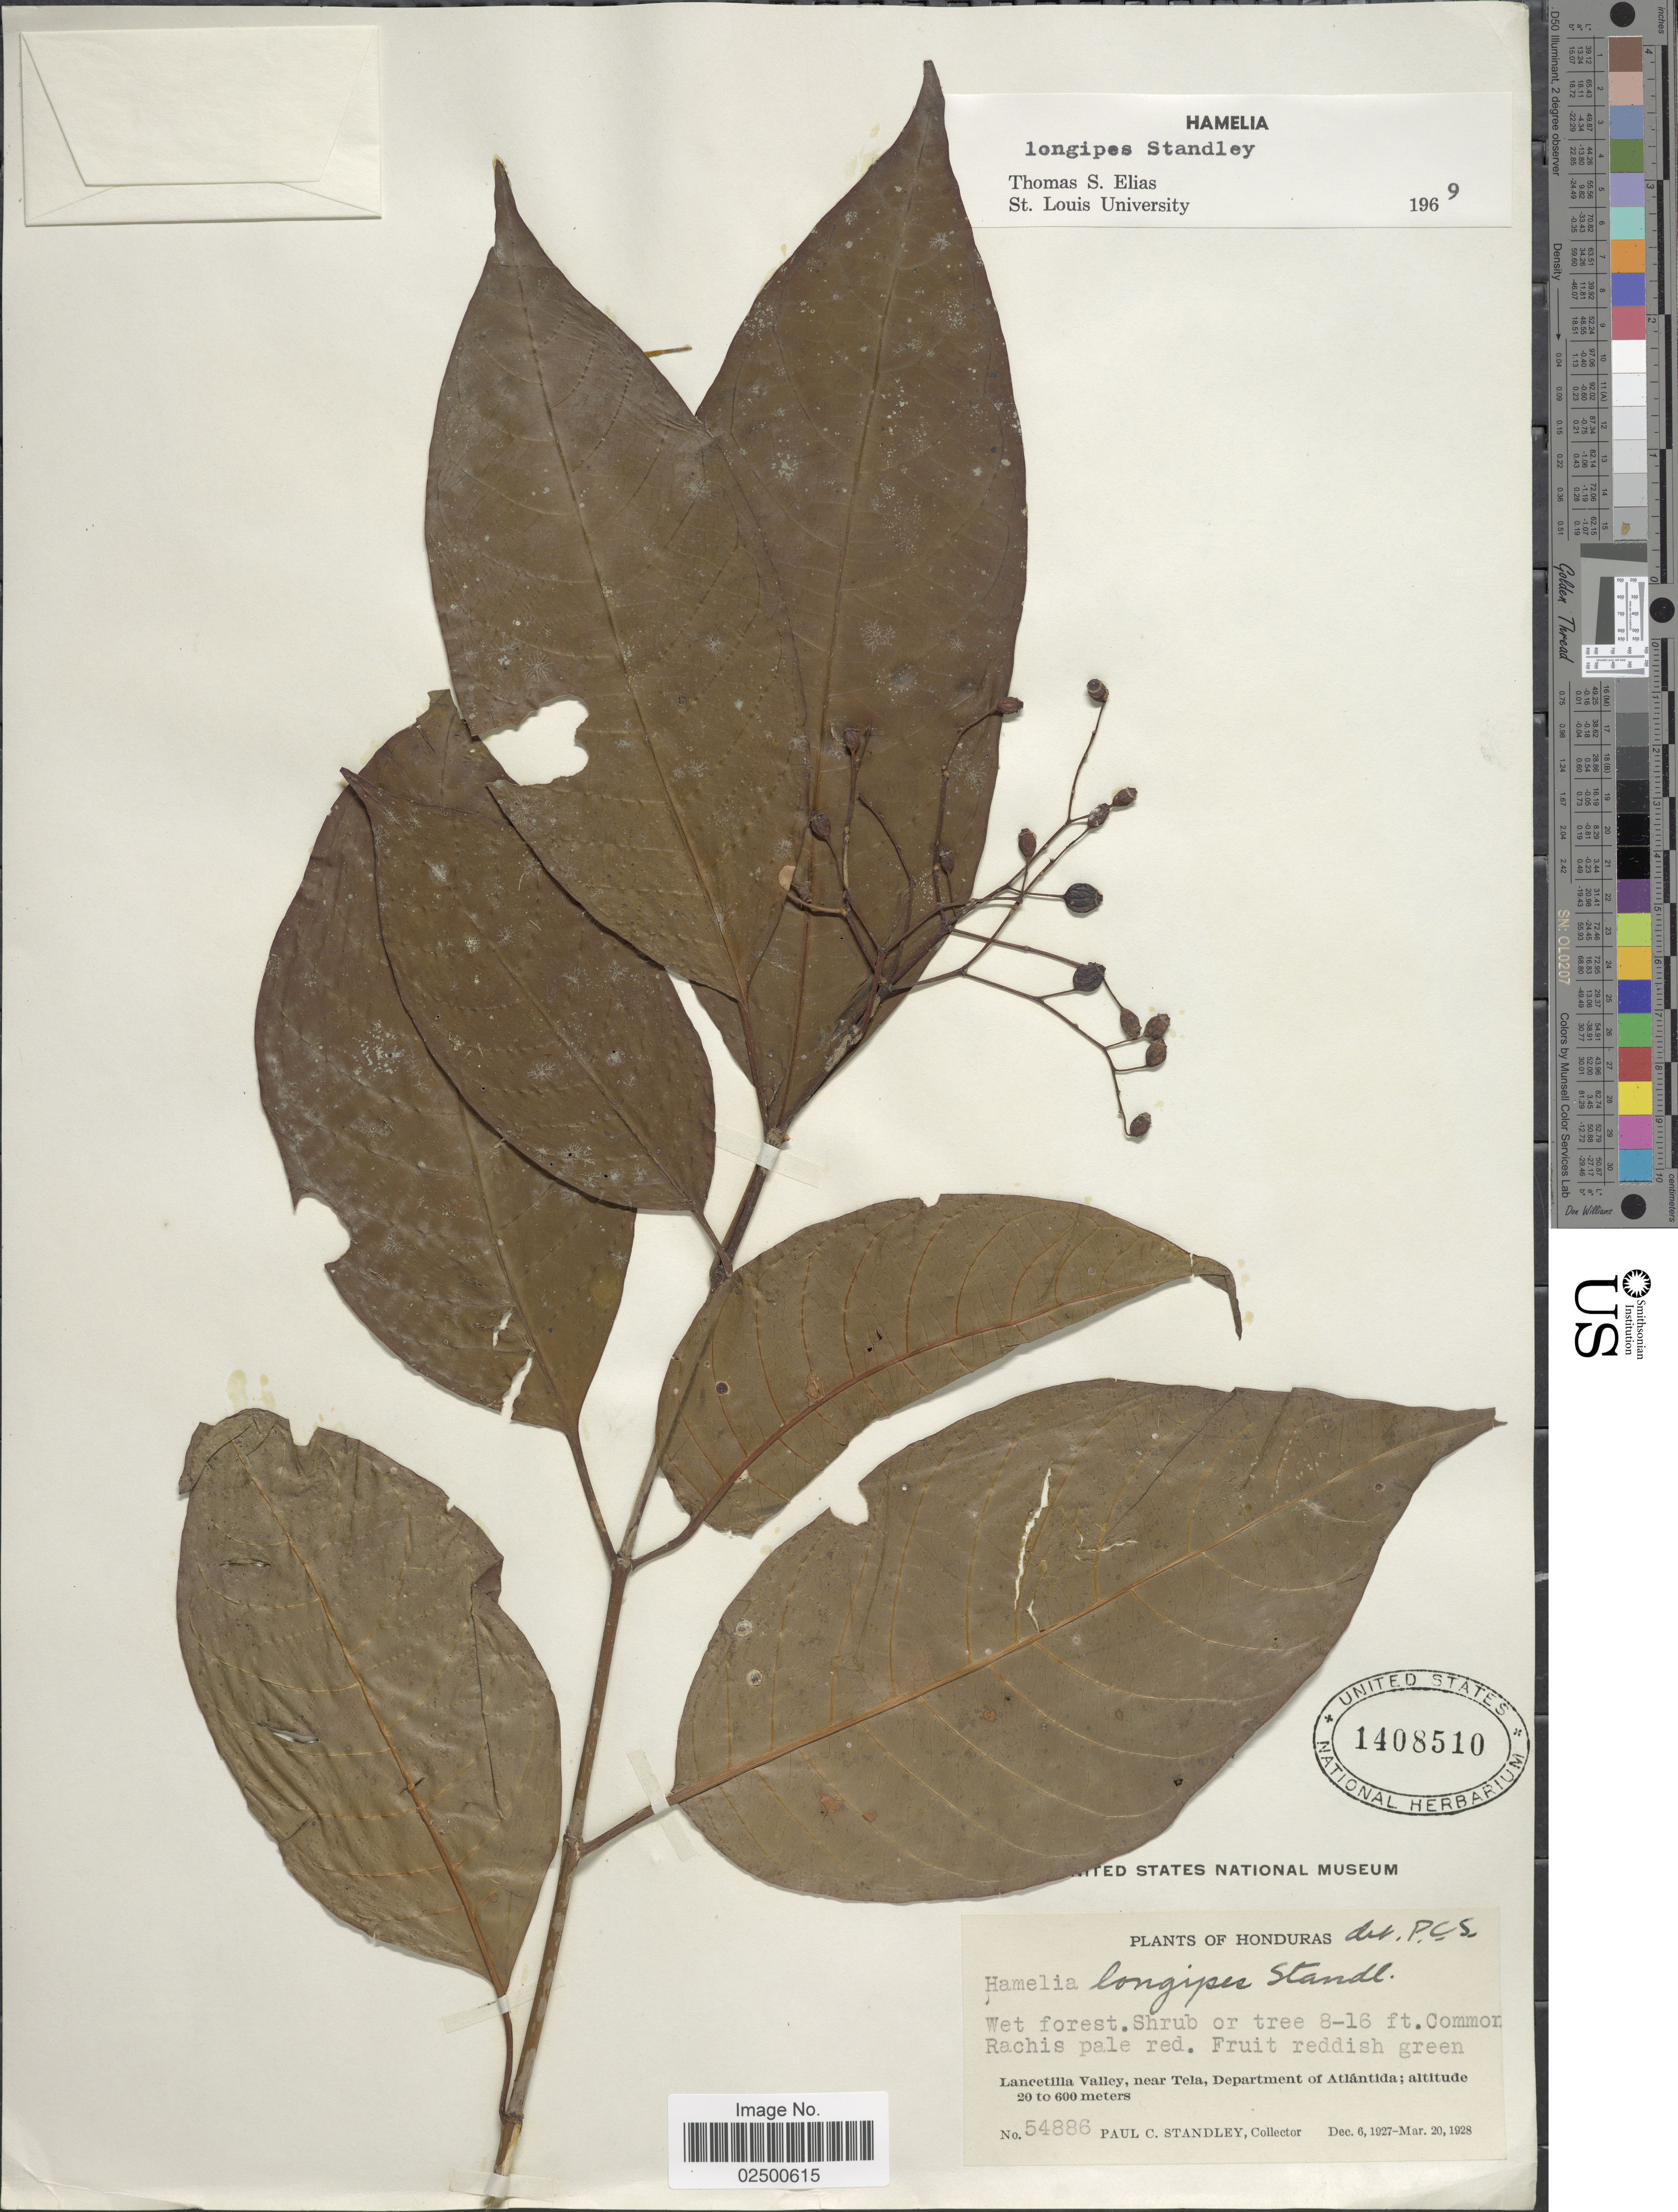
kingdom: Plantae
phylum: Tracheophyta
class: Magnoliopsida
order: Gentianales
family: Rubiaceae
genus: Hamelia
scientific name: Hamelia longipes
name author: Standl.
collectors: P. C. Standley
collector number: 54886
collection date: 1927-12-06/1928-03-20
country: Honduras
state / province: Atlántida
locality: Lancetilla Valley, near Tela.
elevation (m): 20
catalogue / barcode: US 1408510